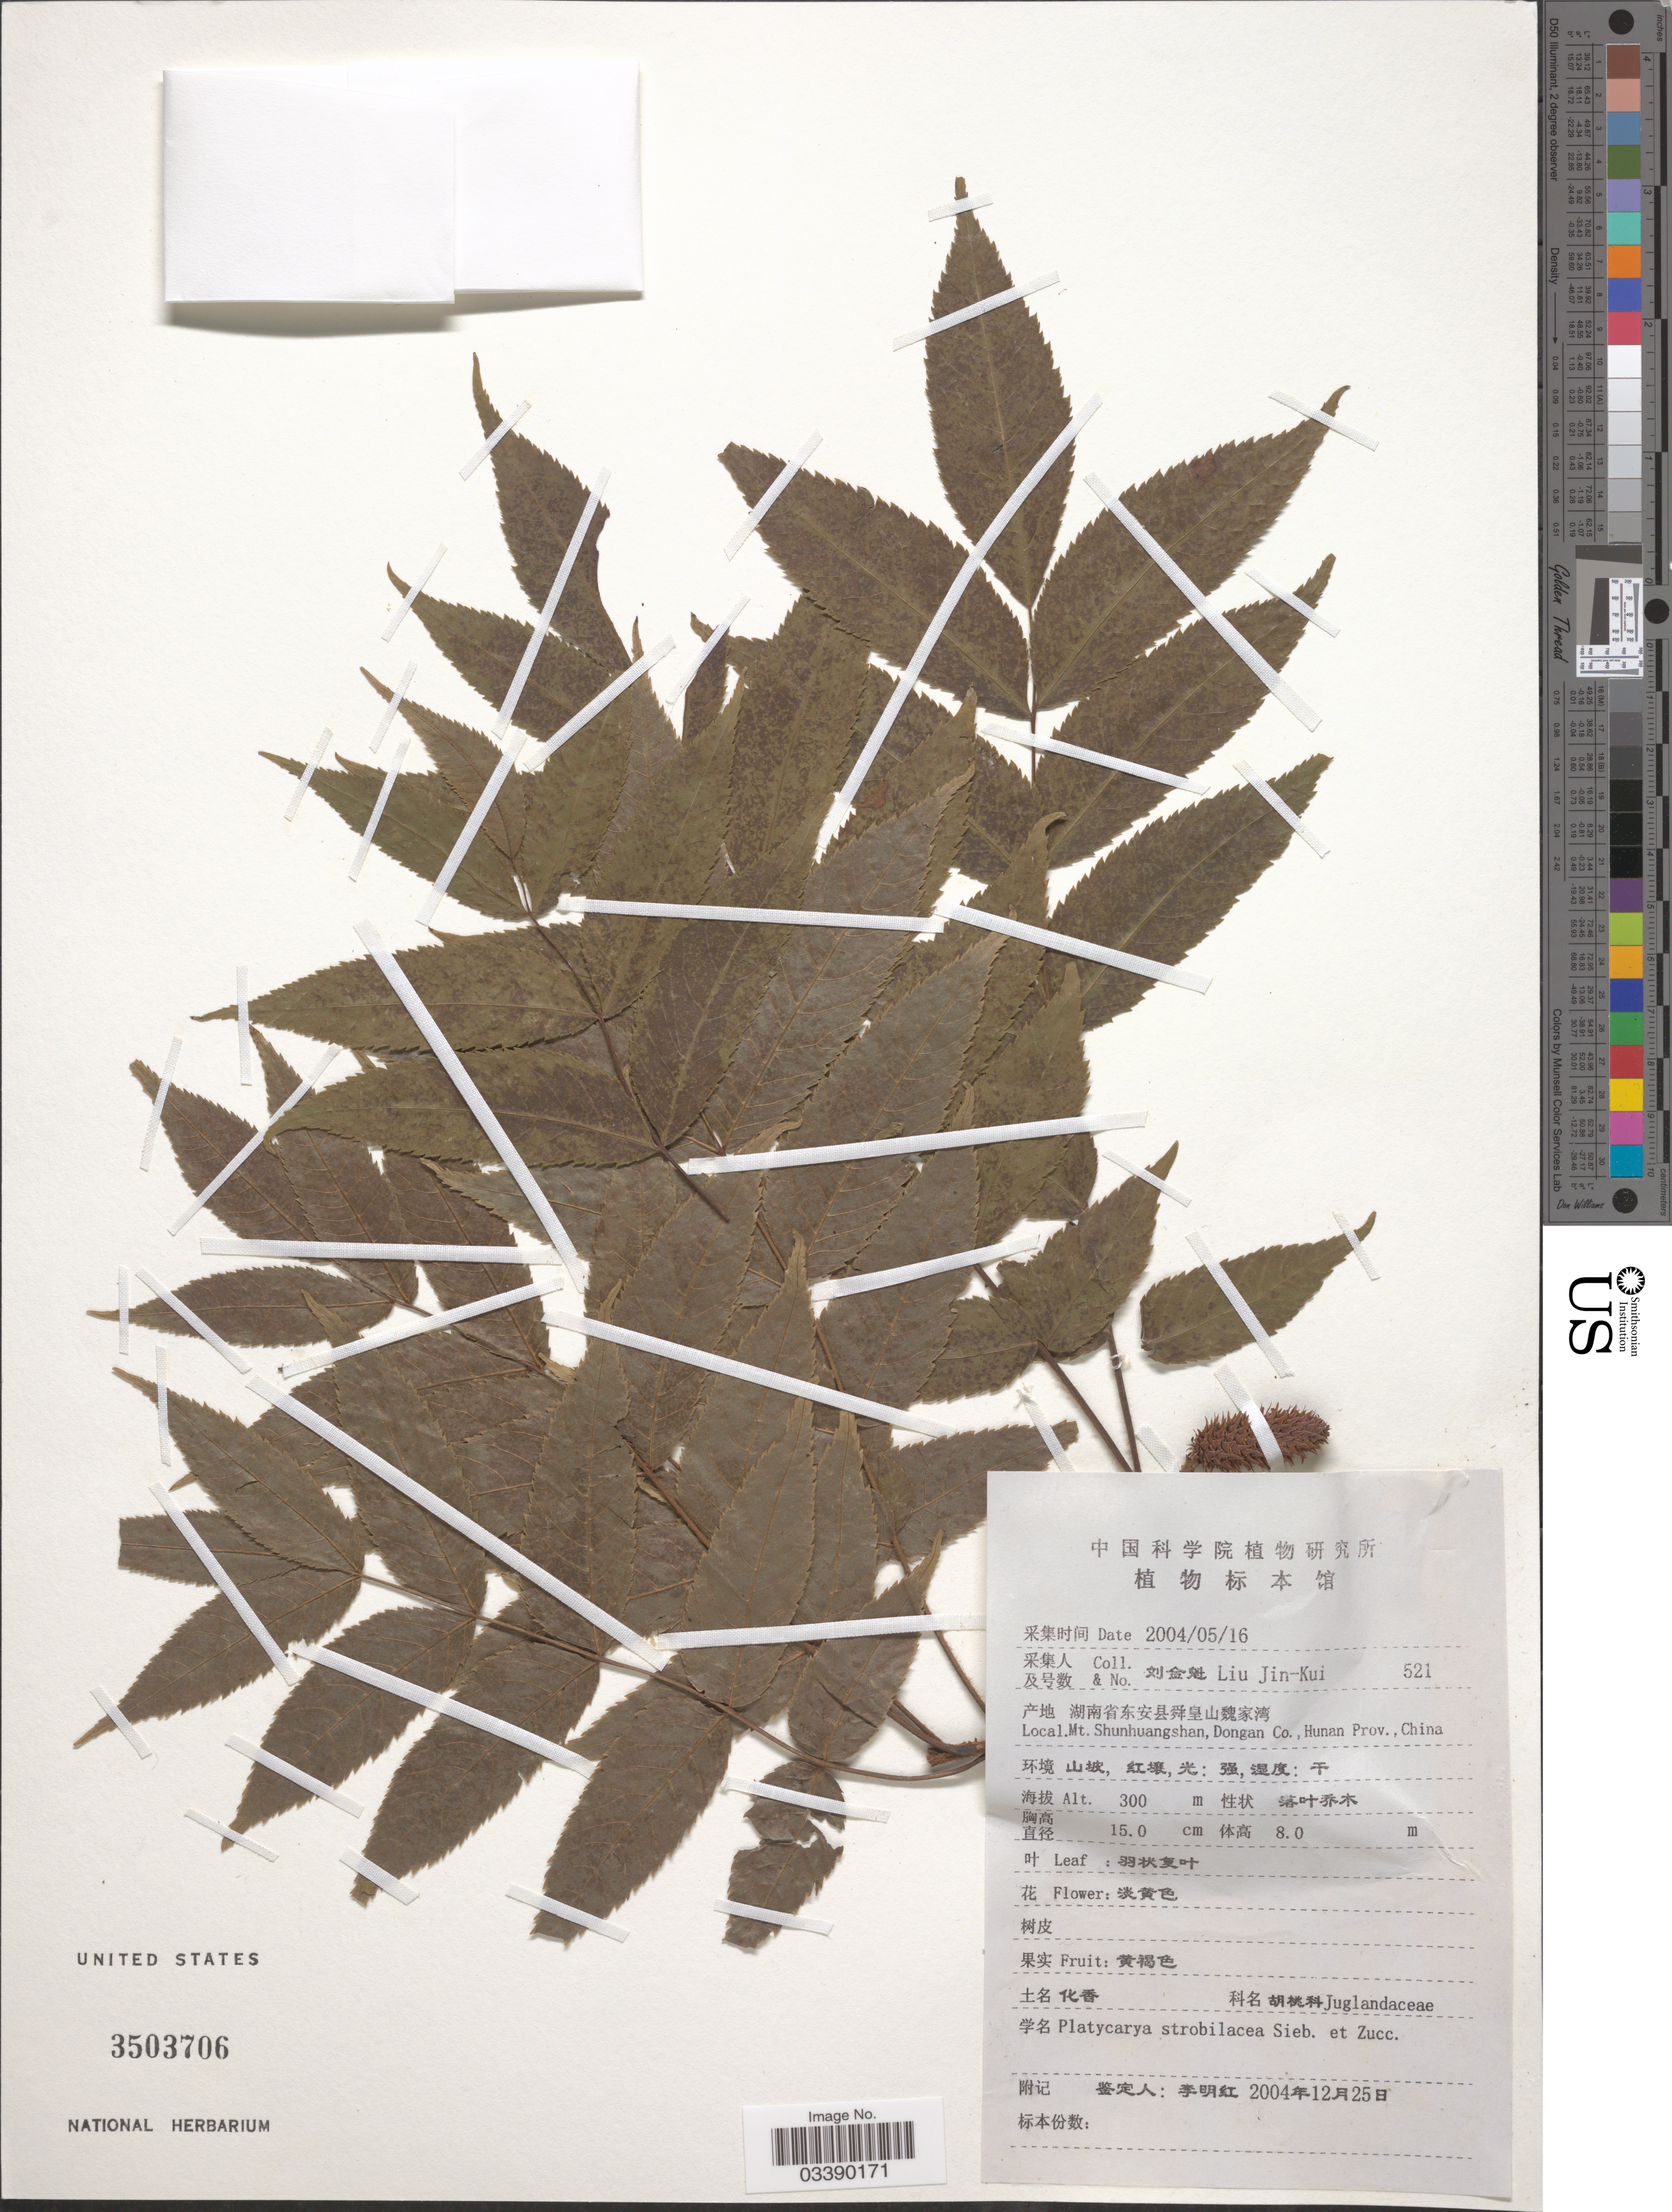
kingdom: Plantae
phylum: Tracheophyta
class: Magnoliopsida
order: Fagales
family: Juglandaceae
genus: Platycarya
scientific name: Platycarya strobilacea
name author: Siebold & Zucc.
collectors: Liu Jin-Kui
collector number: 521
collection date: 2004-05-16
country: China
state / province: Hunan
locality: Mt. Shunhuangshan, Dongan Co.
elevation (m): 300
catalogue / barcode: US 3503706